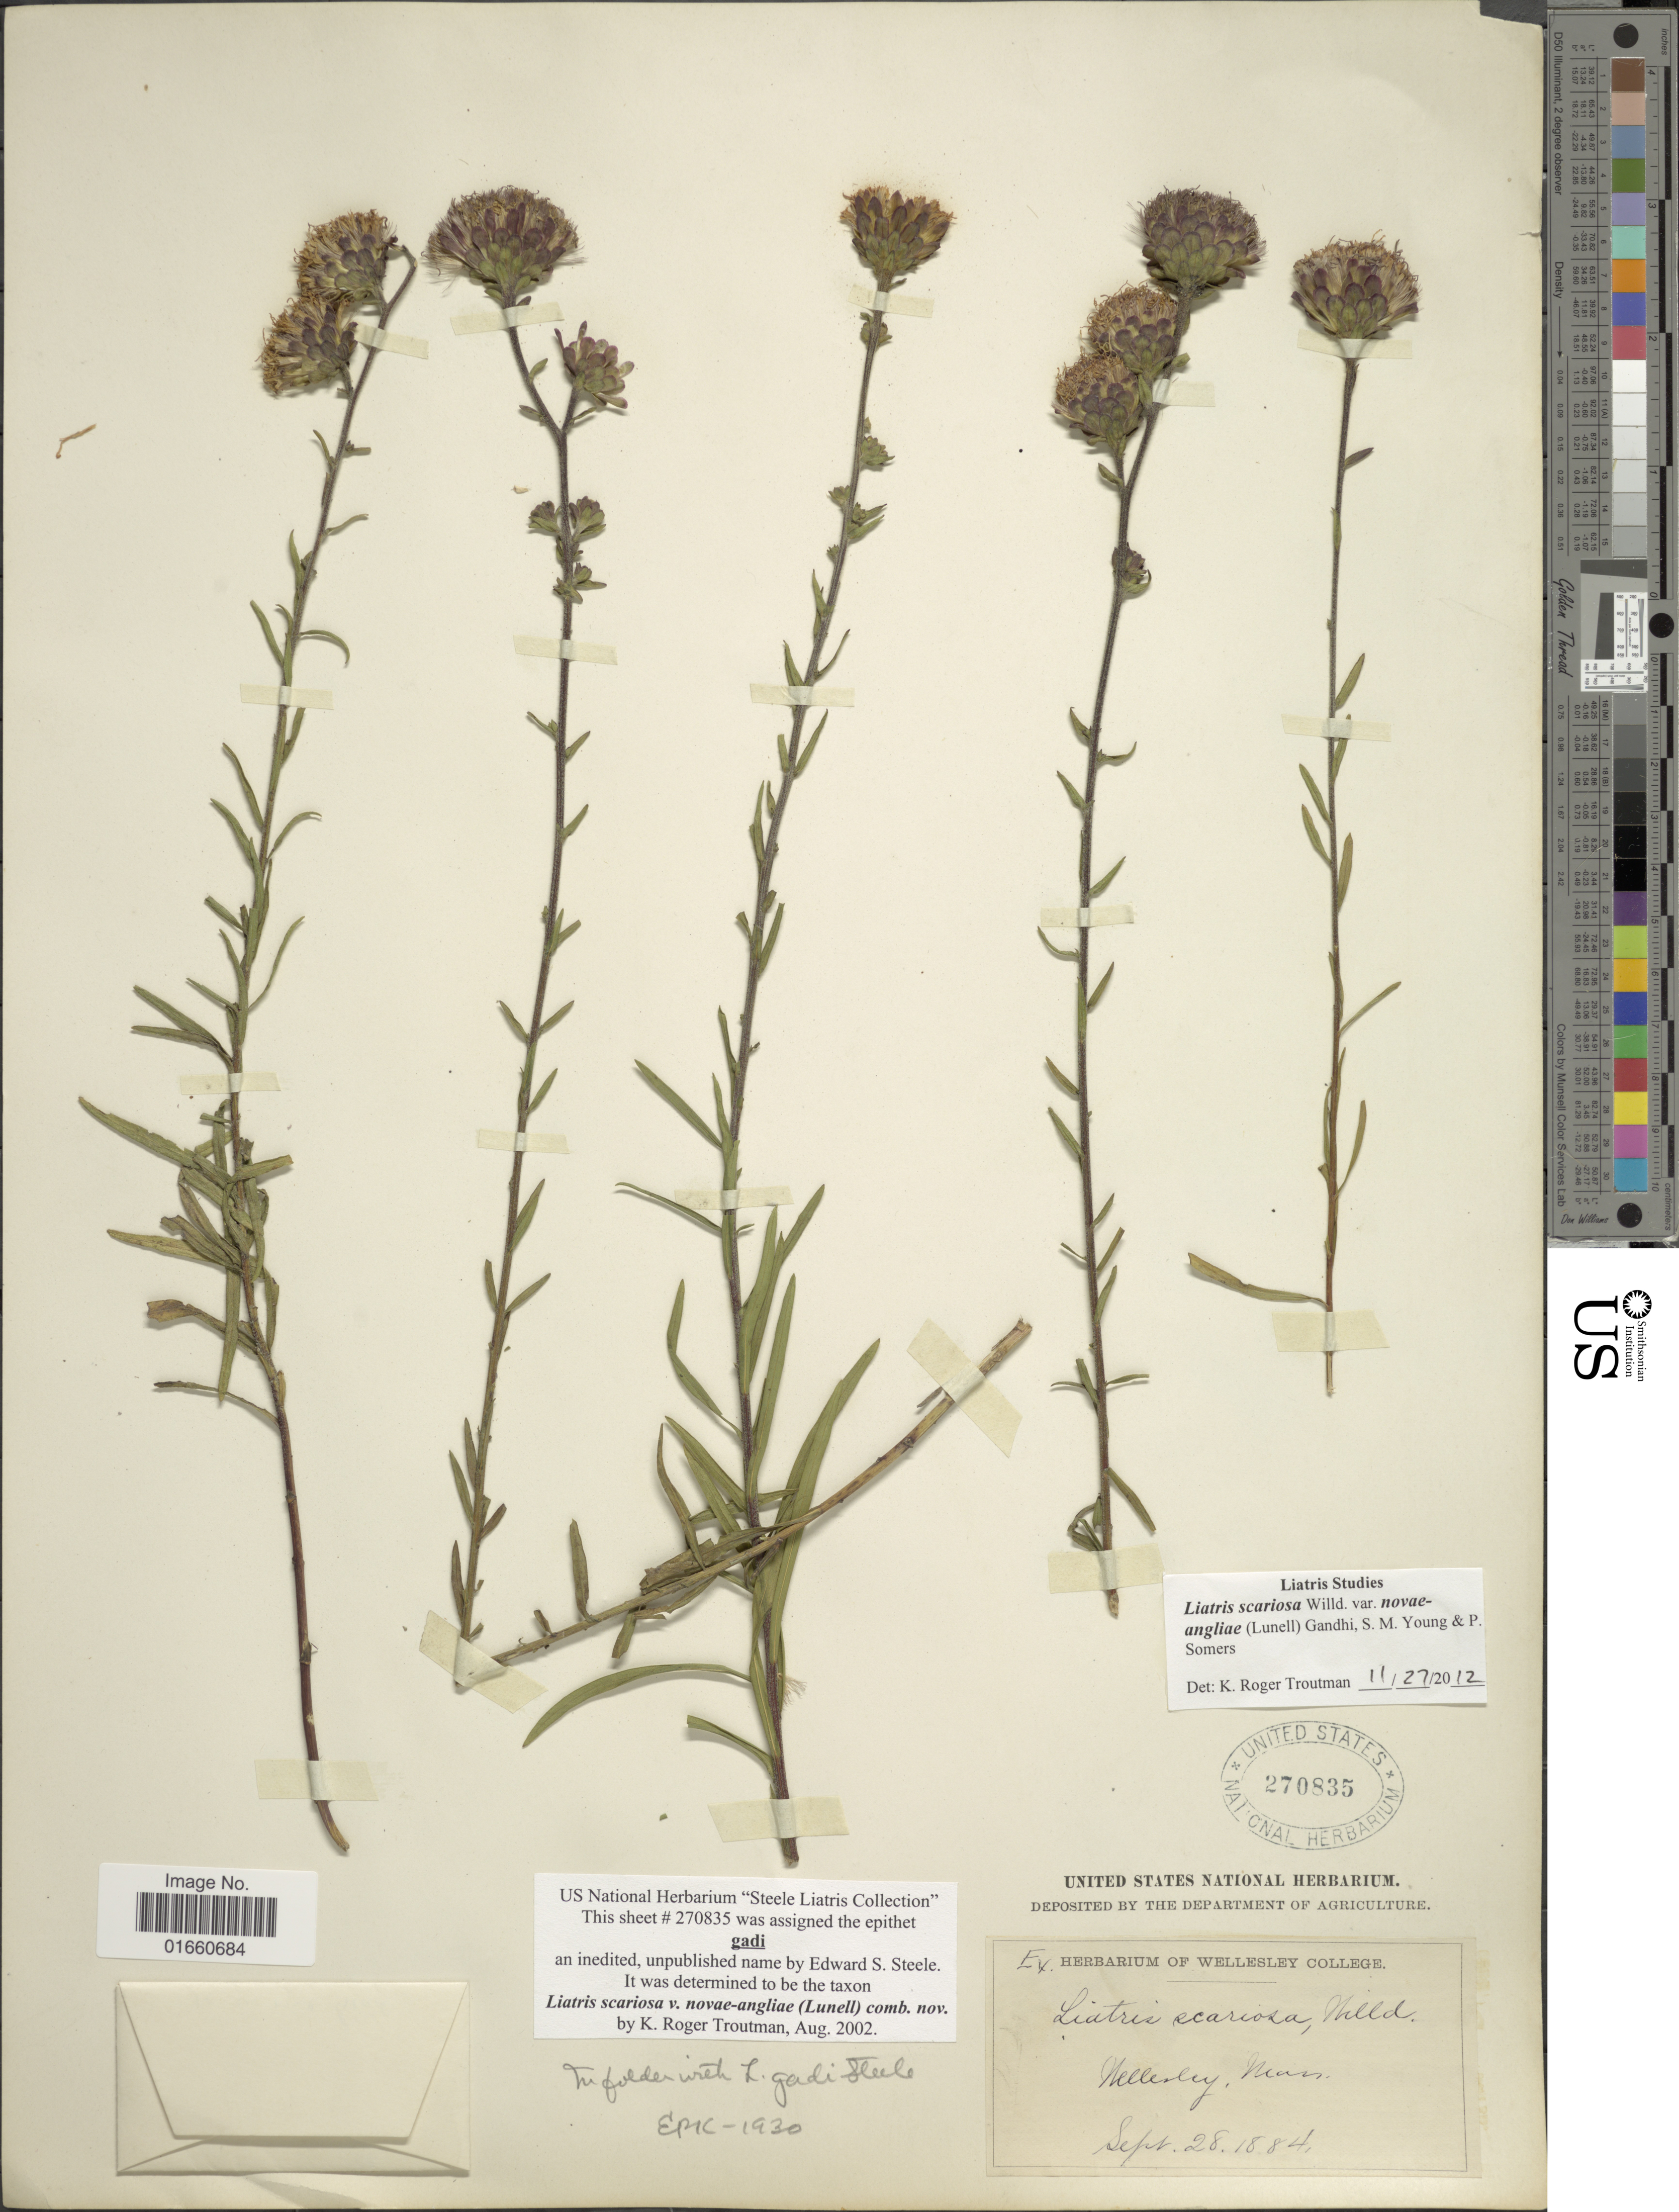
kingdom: Plantae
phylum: Tracheophyta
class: Magnoliopsida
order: Asterales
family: Asteraceae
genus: Liatris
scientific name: Liatris scariosa var. novae-angliae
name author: (Lunell) Gandhi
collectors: ex herb. Wellesley College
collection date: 1884-09-28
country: United States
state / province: Massachusetts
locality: Wellesley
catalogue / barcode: US 270835